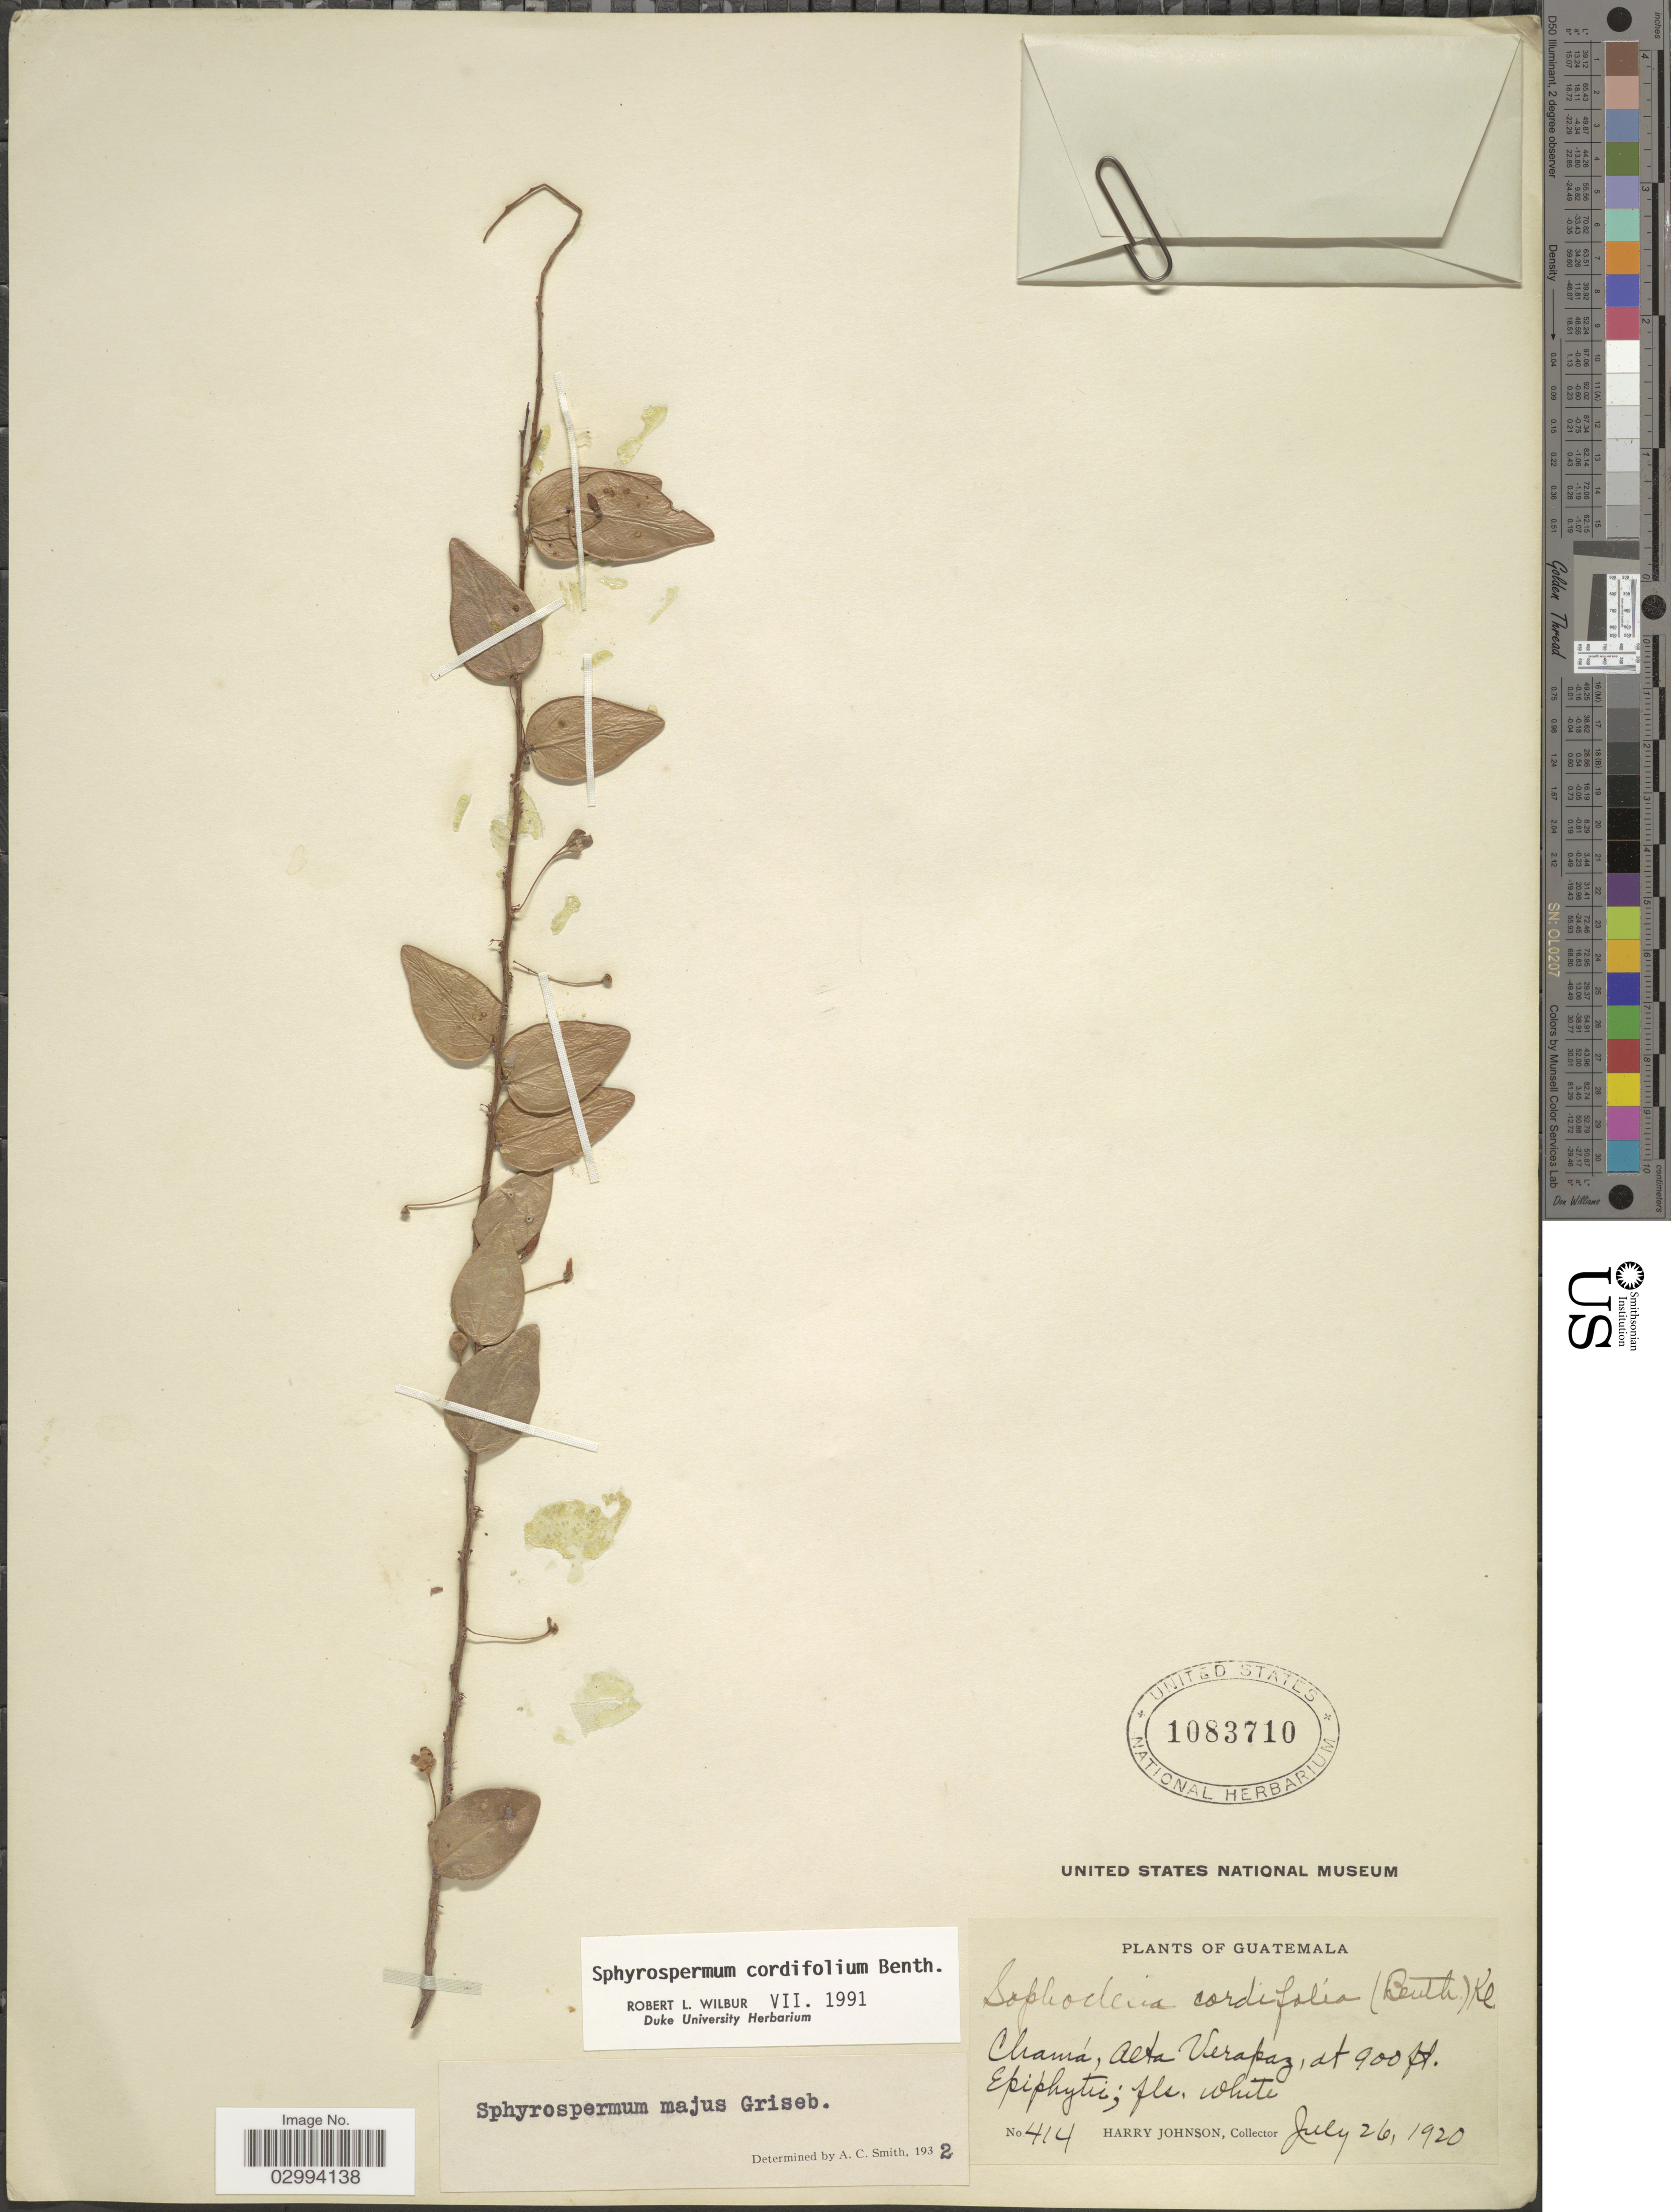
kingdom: Plantae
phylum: Tracheophyta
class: Magnoliopsida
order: Ericales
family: Ericaceae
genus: Sphyrospermum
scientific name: Sphyrospermum cordifolium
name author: Benth.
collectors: H. Johnson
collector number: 414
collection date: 1920-07-26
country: Guatemala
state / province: Alta Verapaz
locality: Chamá.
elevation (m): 274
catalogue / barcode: US 1083710